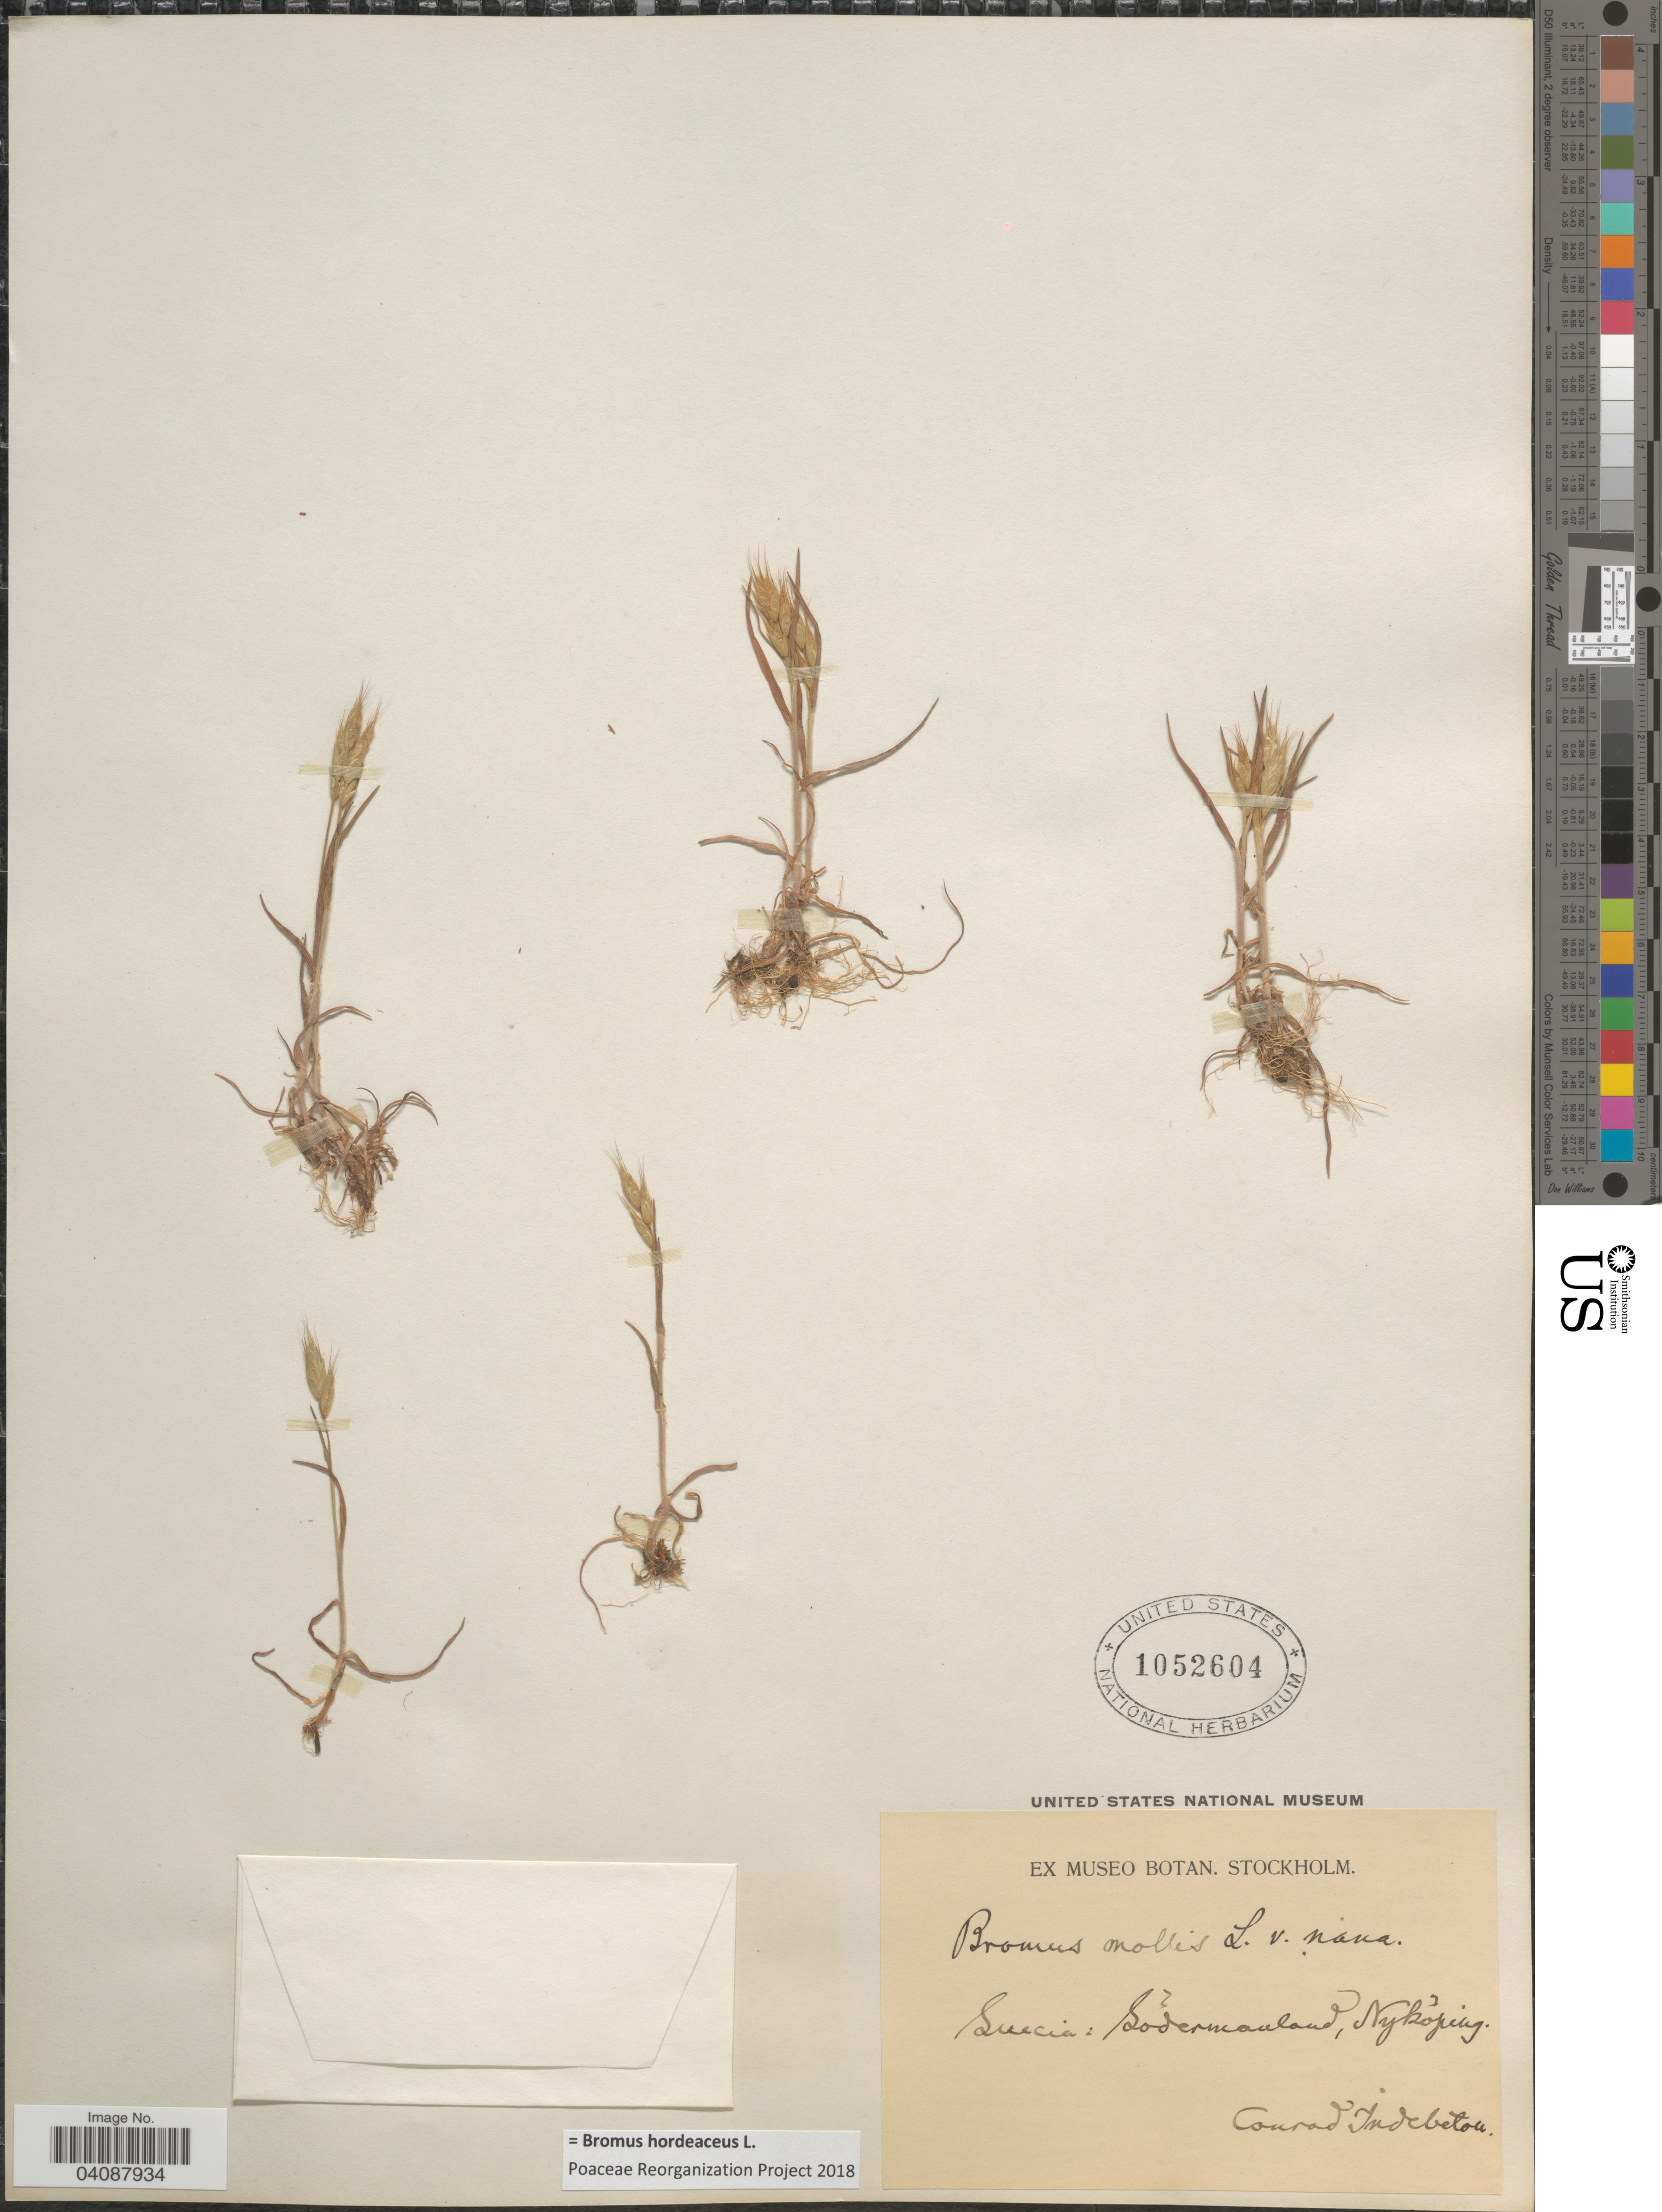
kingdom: Plantae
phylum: Tracheophyta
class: Liliopsida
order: Poales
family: Poaceae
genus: Bromus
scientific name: Bromus hordeaceus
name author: L.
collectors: C. Indebetou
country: Sweden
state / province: Sodermanland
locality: Suecia: Södermanland, Nyköping.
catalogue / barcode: US 1052604